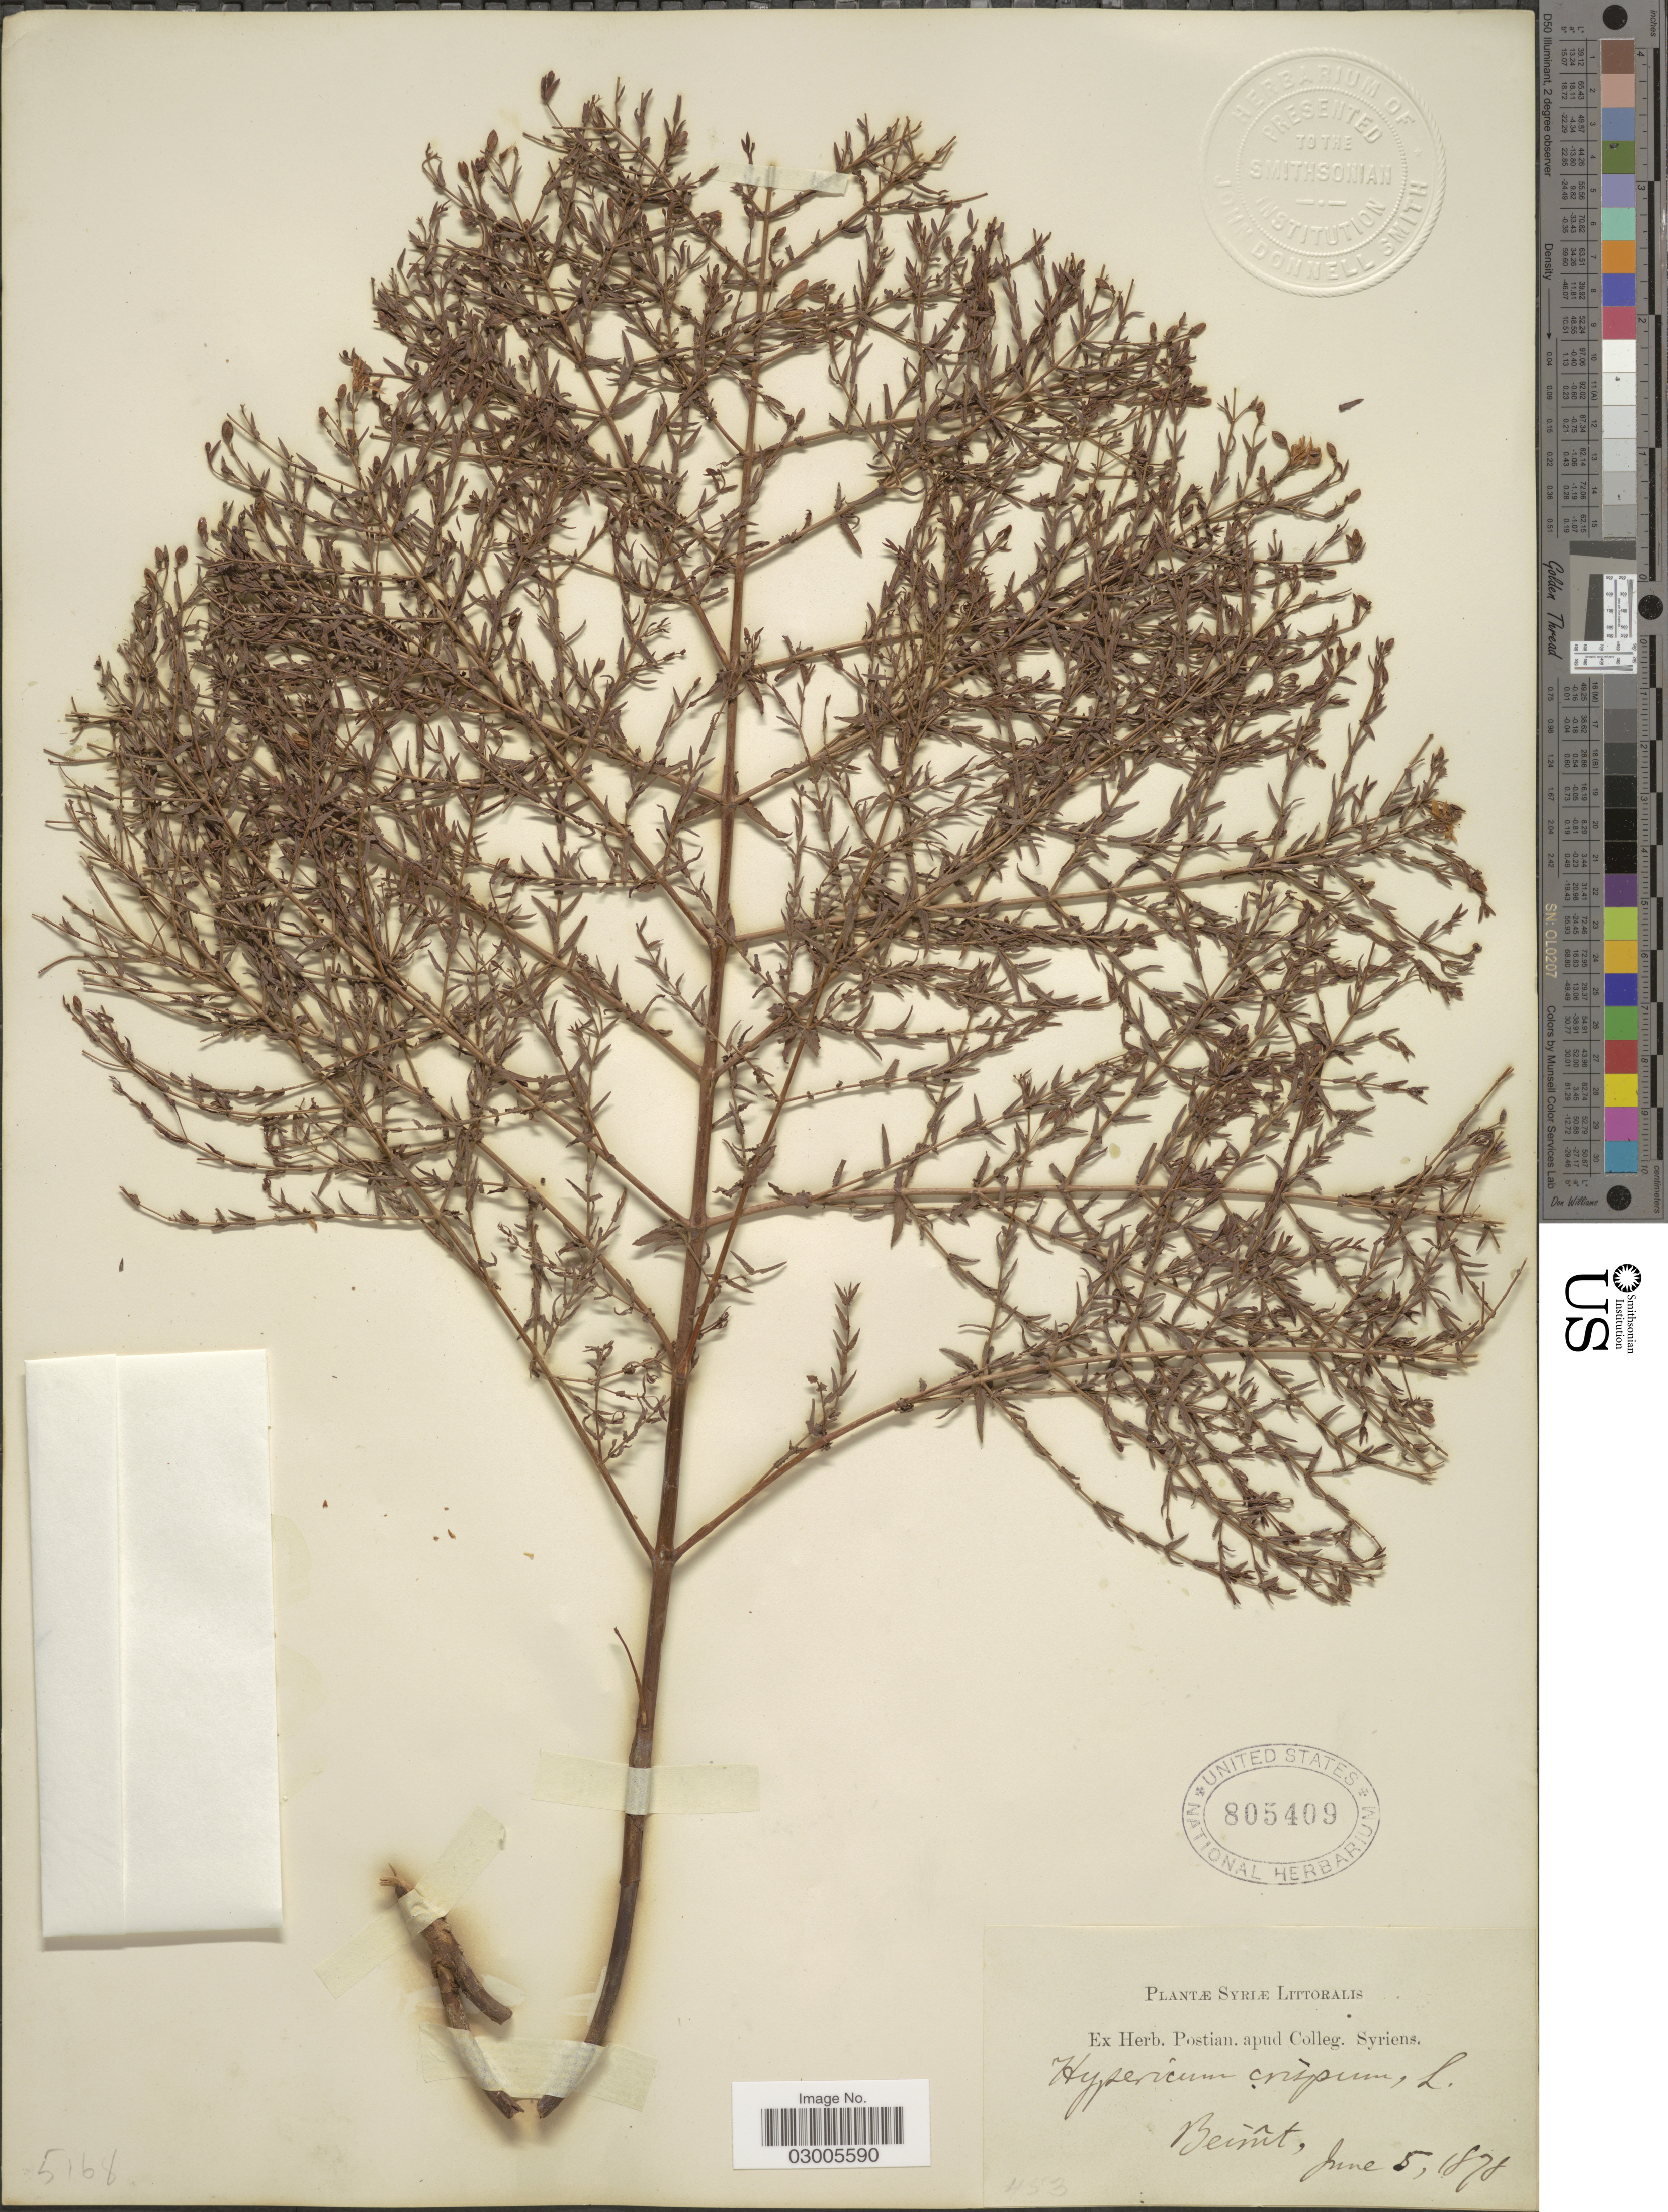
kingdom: Plantae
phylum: Tracheophyta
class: Magnoliopsida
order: Malpighiales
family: Hypericaceae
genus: Hypericum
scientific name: Hypericum triquetrifolium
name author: Turra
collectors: ex herb. Postian. apud Colleg. Syriens. Protest. USE "Fannie P. A. Shepard" (10308853) AS PRIMARY COLLECTOR INSTEAD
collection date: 1878-06-05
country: Lebanon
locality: Syriæ Littoralis. Beirut.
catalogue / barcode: US 805409